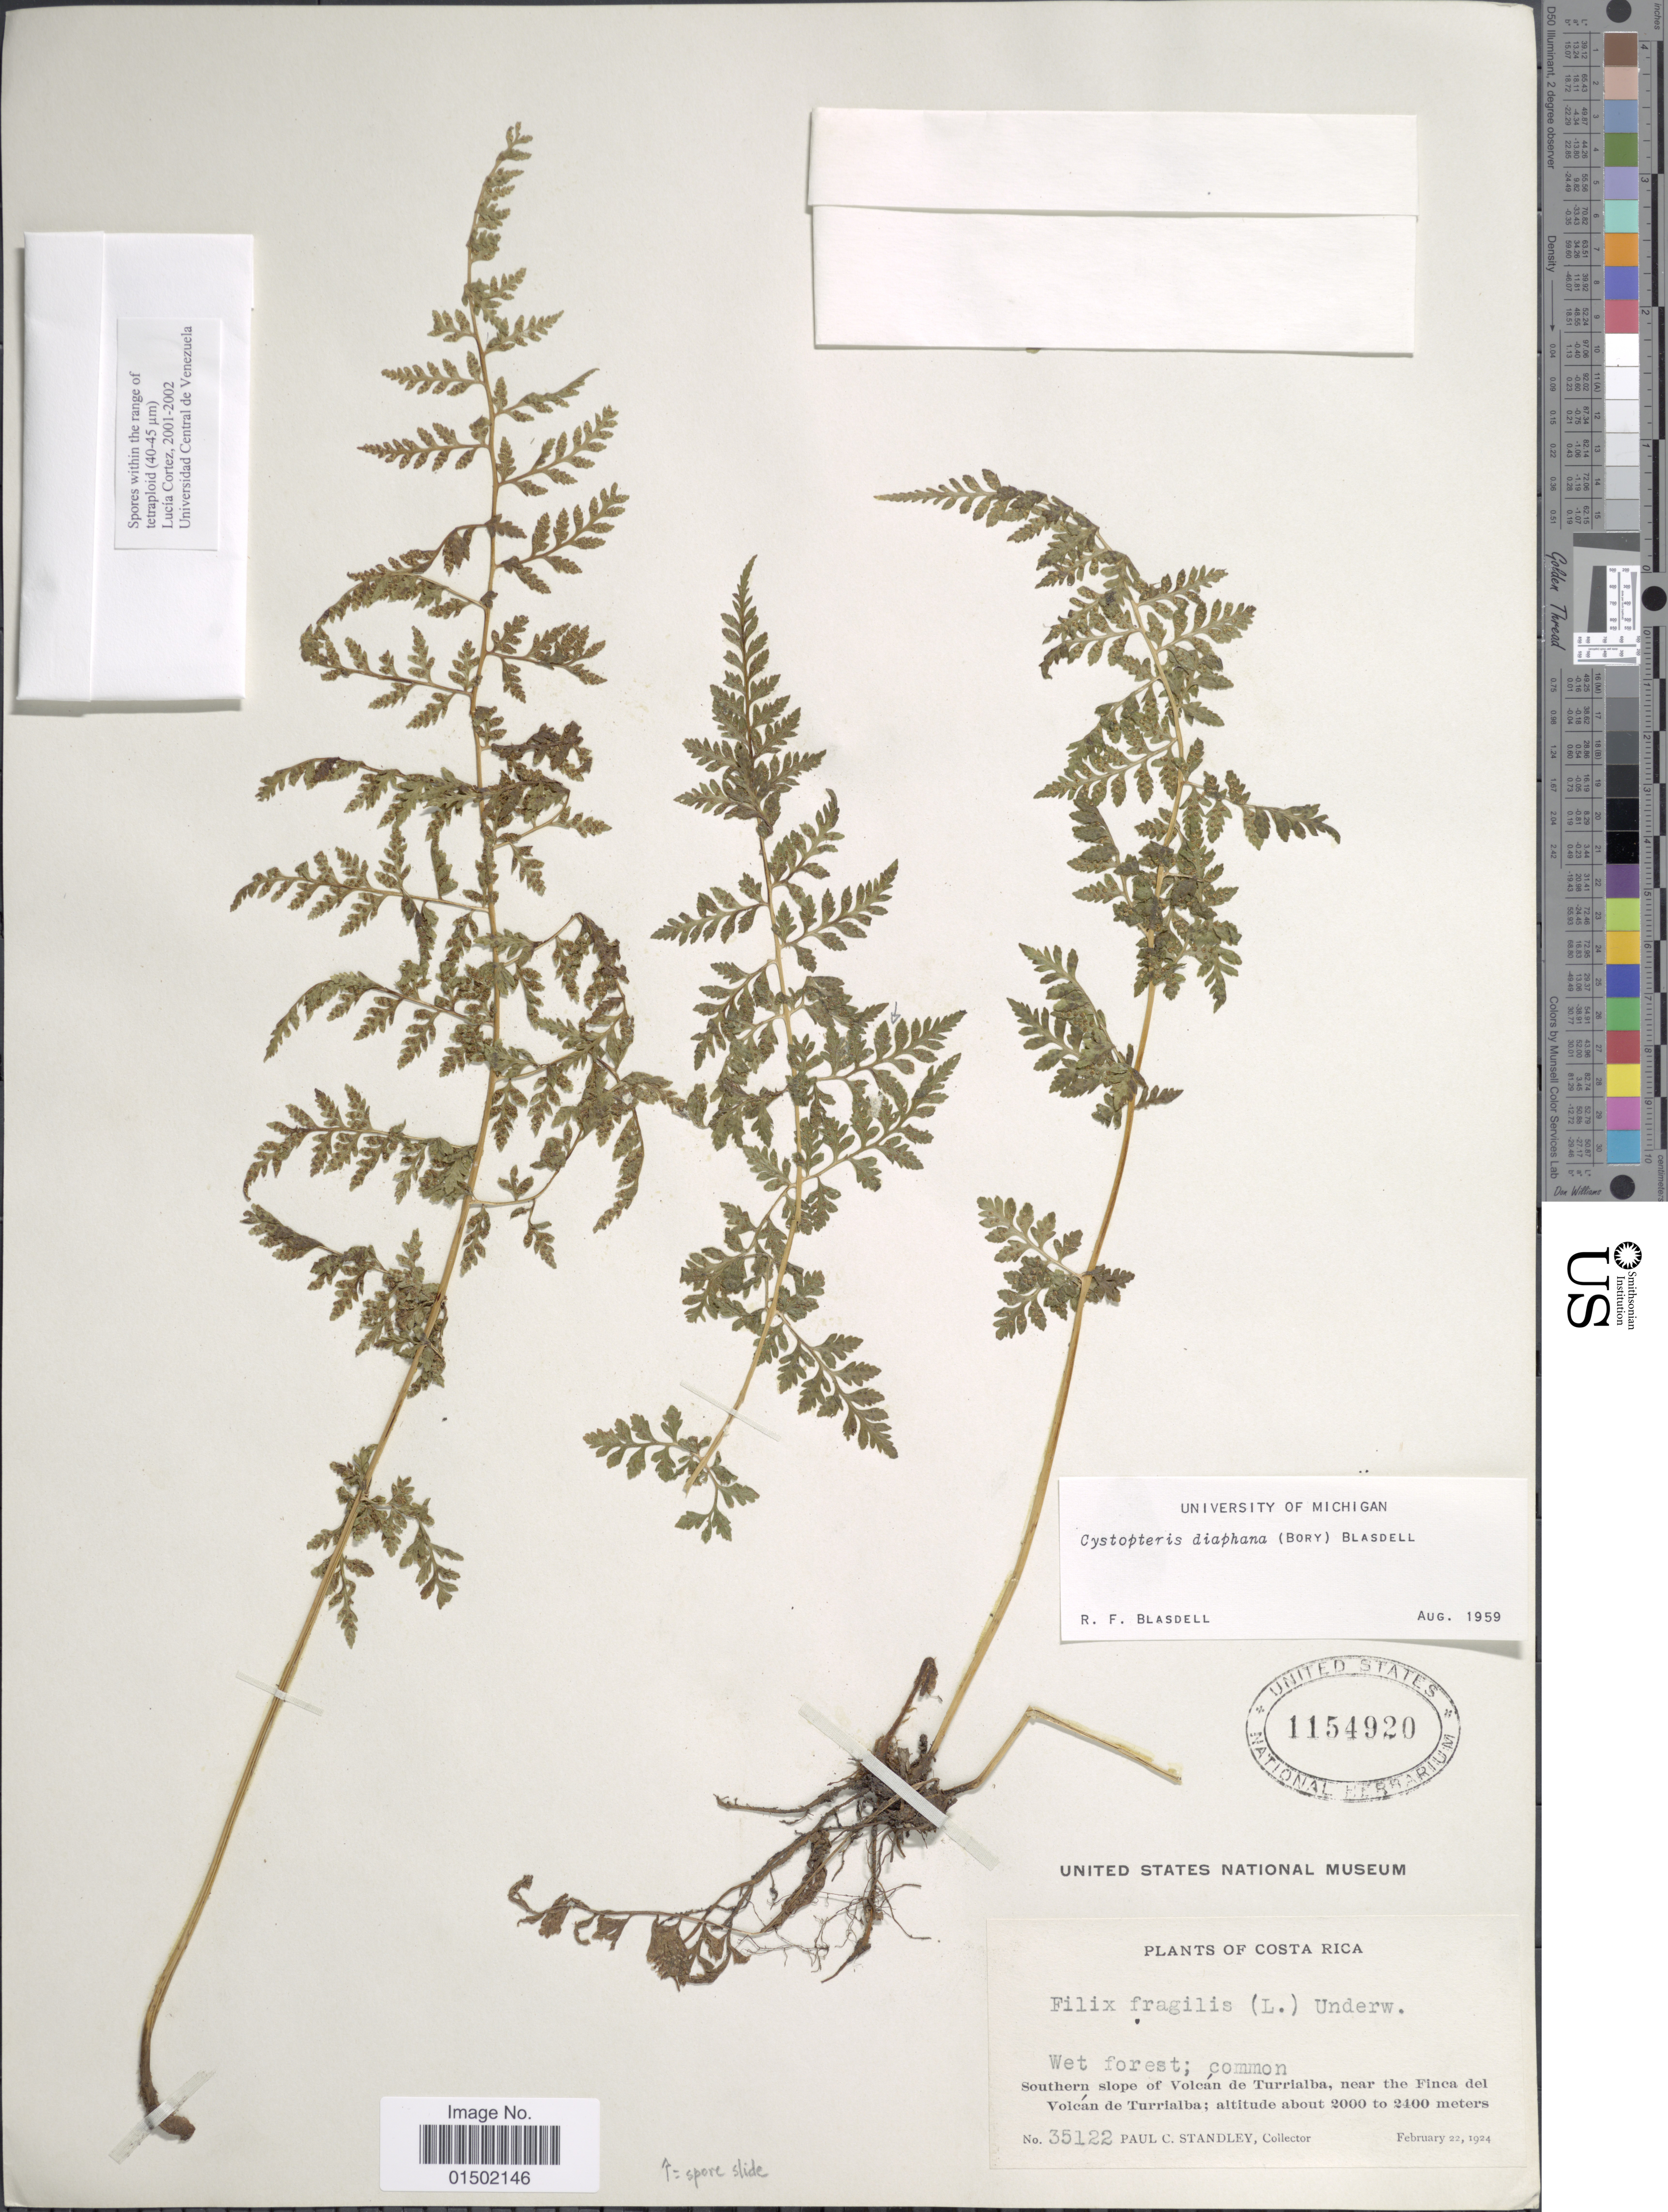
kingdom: Plantae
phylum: Tracheophyta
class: Polypodiopsida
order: Polypodiales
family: Cystopteridaceae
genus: Cystopteris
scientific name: Cystopteris diaphana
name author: (Bory) Blasdell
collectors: P. C. Standley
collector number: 35122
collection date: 1924-02-22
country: Costa Rica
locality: Southern slope of Volcan de Turrialba, near the Finca del Volcan de Turrialba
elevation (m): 2000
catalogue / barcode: US 1154920